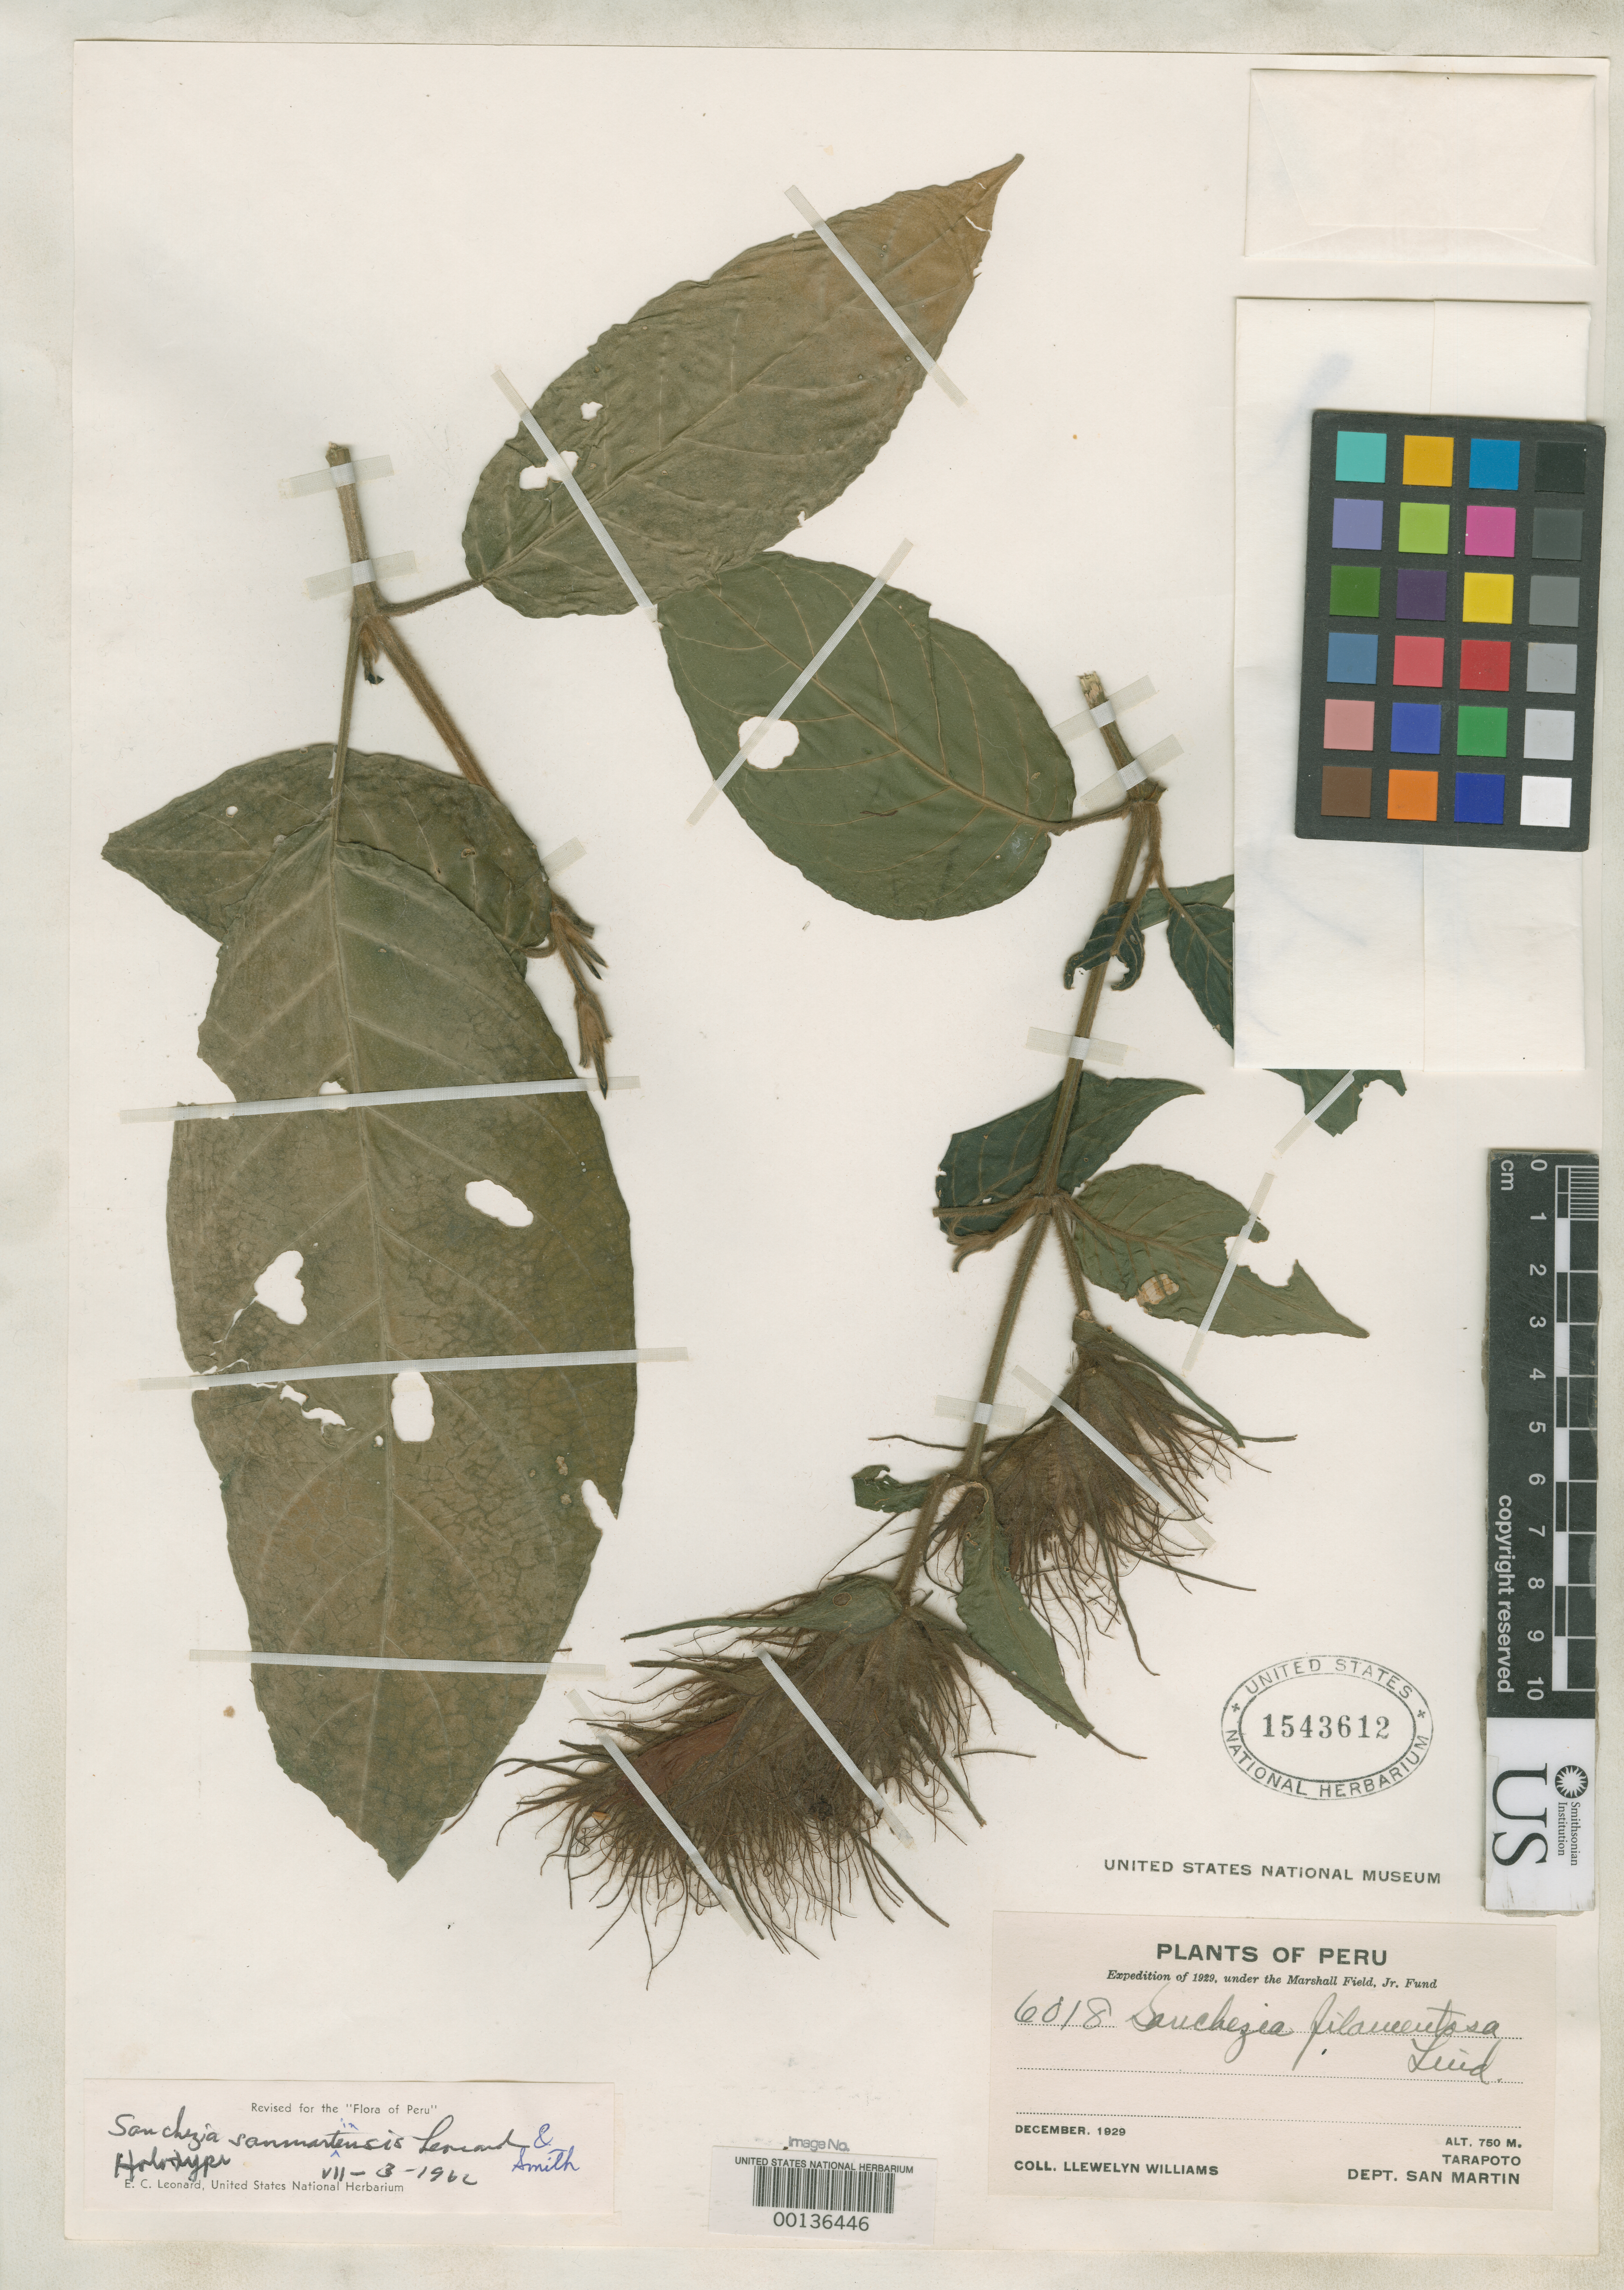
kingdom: Plantae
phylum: Tracheophyta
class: Magnoliopsida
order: Lamiales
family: Acanthaceae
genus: Sanchezia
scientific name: Sanchezia sanmartinensis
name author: Leonard & L.B. Sm.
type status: Holotype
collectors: Ll. Williams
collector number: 6018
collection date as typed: Dec 1929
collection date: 1929-12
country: Peru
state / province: San Martín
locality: Tarapoto.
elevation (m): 750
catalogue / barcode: US 1543612